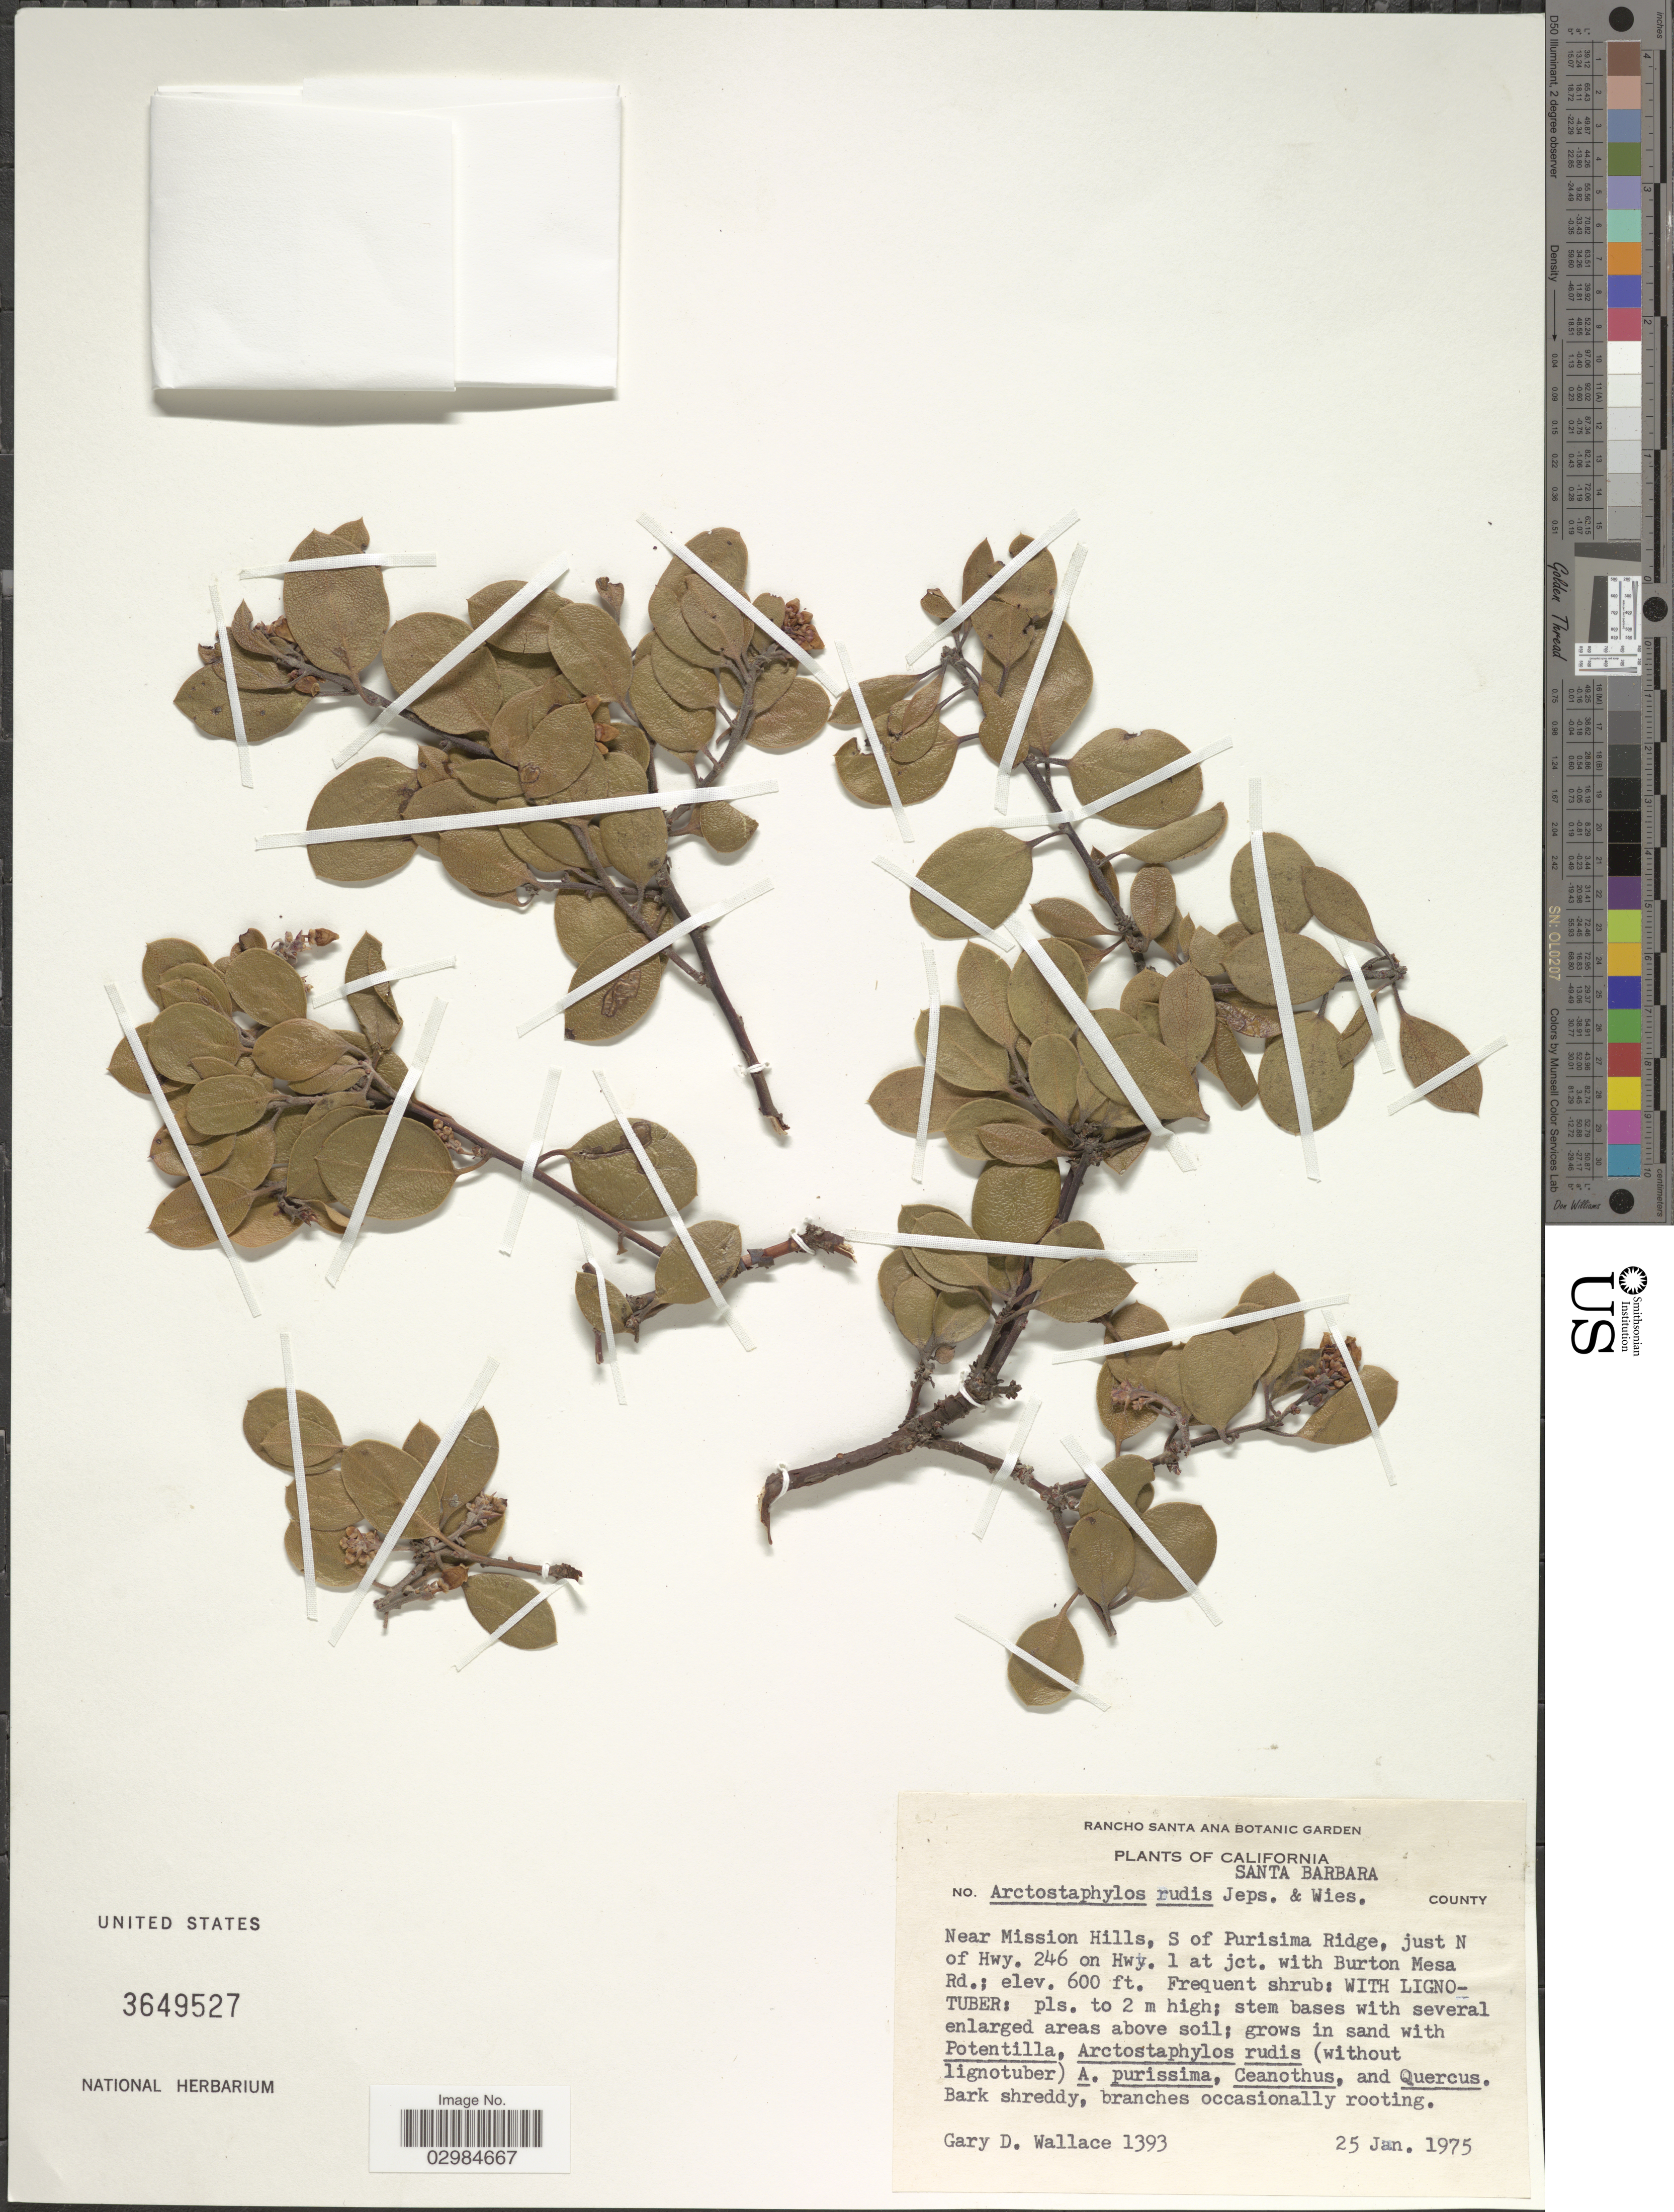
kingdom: Plantae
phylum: Tracheophyta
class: Magnoliopsida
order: Ericales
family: Ericaceae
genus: Arctostaphylos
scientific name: Arctostaphylos rudis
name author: Jeps. & Wiesl.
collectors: G. D. Wallace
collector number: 1393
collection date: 1975-01-25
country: United States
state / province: California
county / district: Santa Barbara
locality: Santa Barbara County. Near Mission Hills, S of Purisima Ridge, just N of Hwy. 246 on Hwy. 1 at jct. with Burton Mesa Rd.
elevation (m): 183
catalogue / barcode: US 3649527